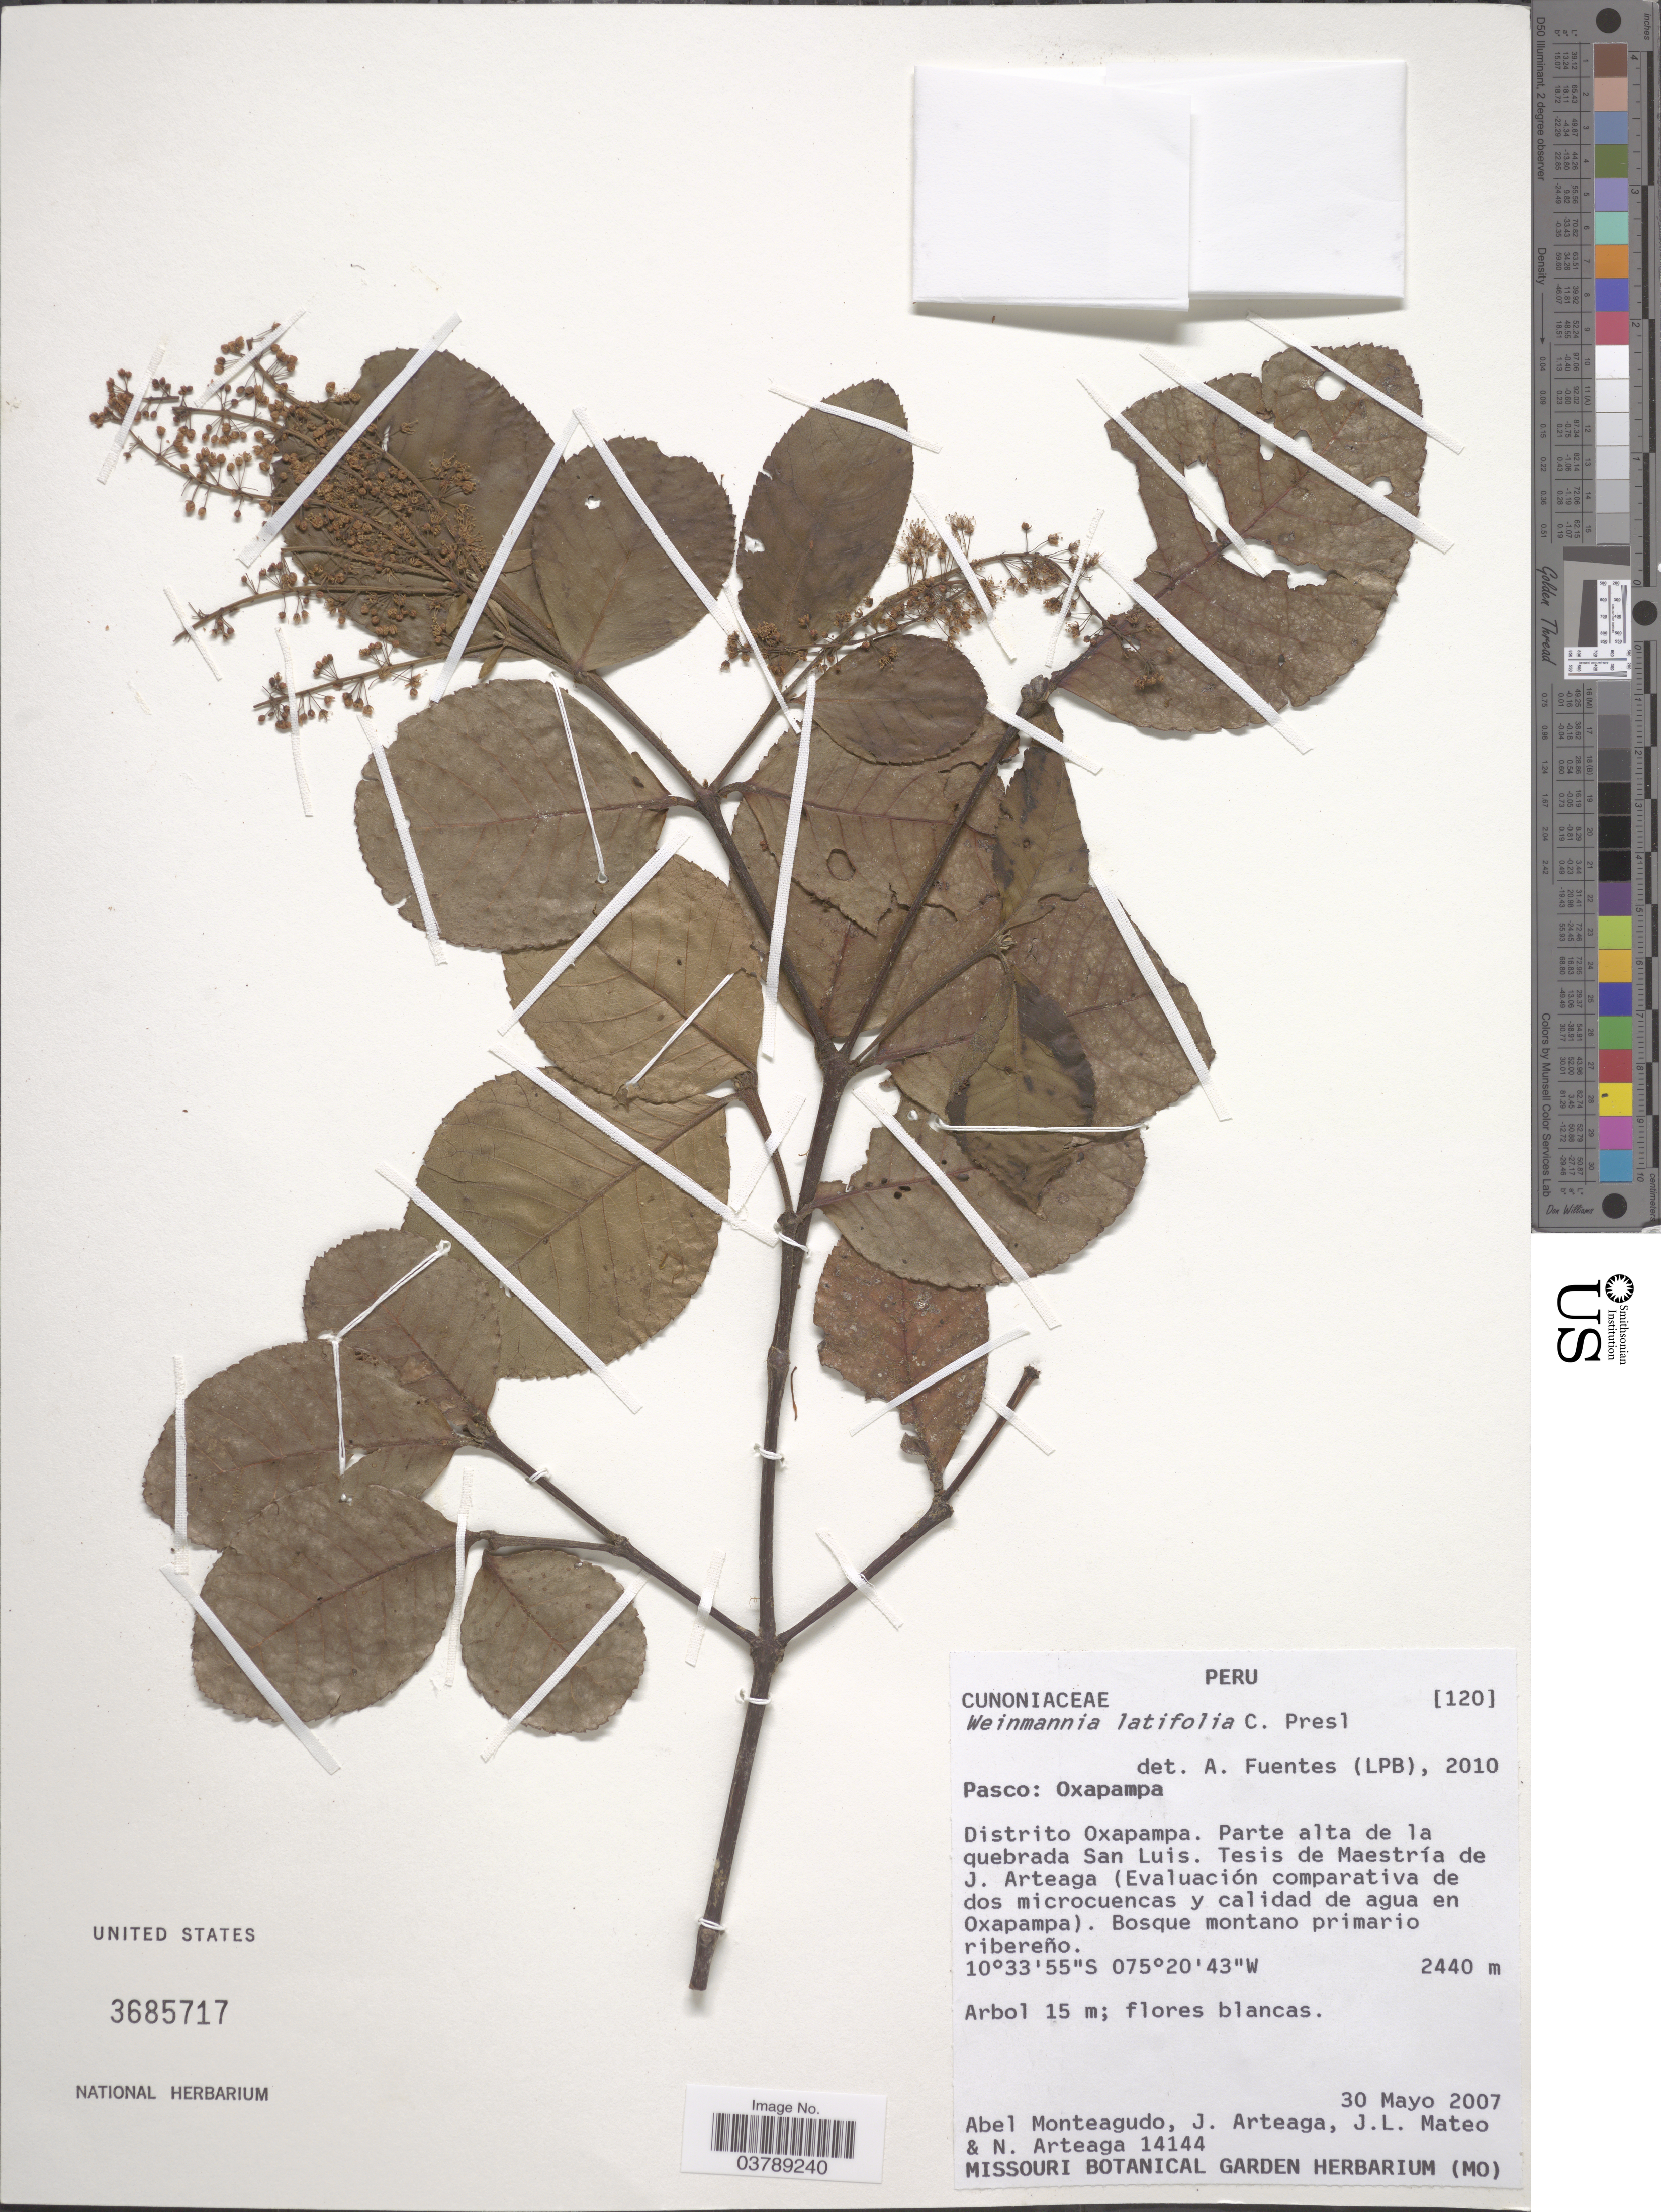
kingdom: Plantae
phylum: Tracheophyta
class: Magnoliopsida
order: Oxalidales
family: Cunoniaceae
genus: Weinmannia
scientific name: Weinmannia latifolia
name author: C. Presl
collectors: A. Monteagudo, J. Arteaga, J. Mateo & N. Arteaga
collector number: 14144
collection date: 2007-05-30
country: Peru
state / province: Pasco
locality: Oxapampa. Distrito Oxapampa. Parte alta de la quebrada San Luis. Tesis de Maestría de J. Arteaga (Evaluación comparativa de dos microcuencas y calidad de agua en Oxapampa).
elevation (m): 2440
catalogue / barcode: US 3685717